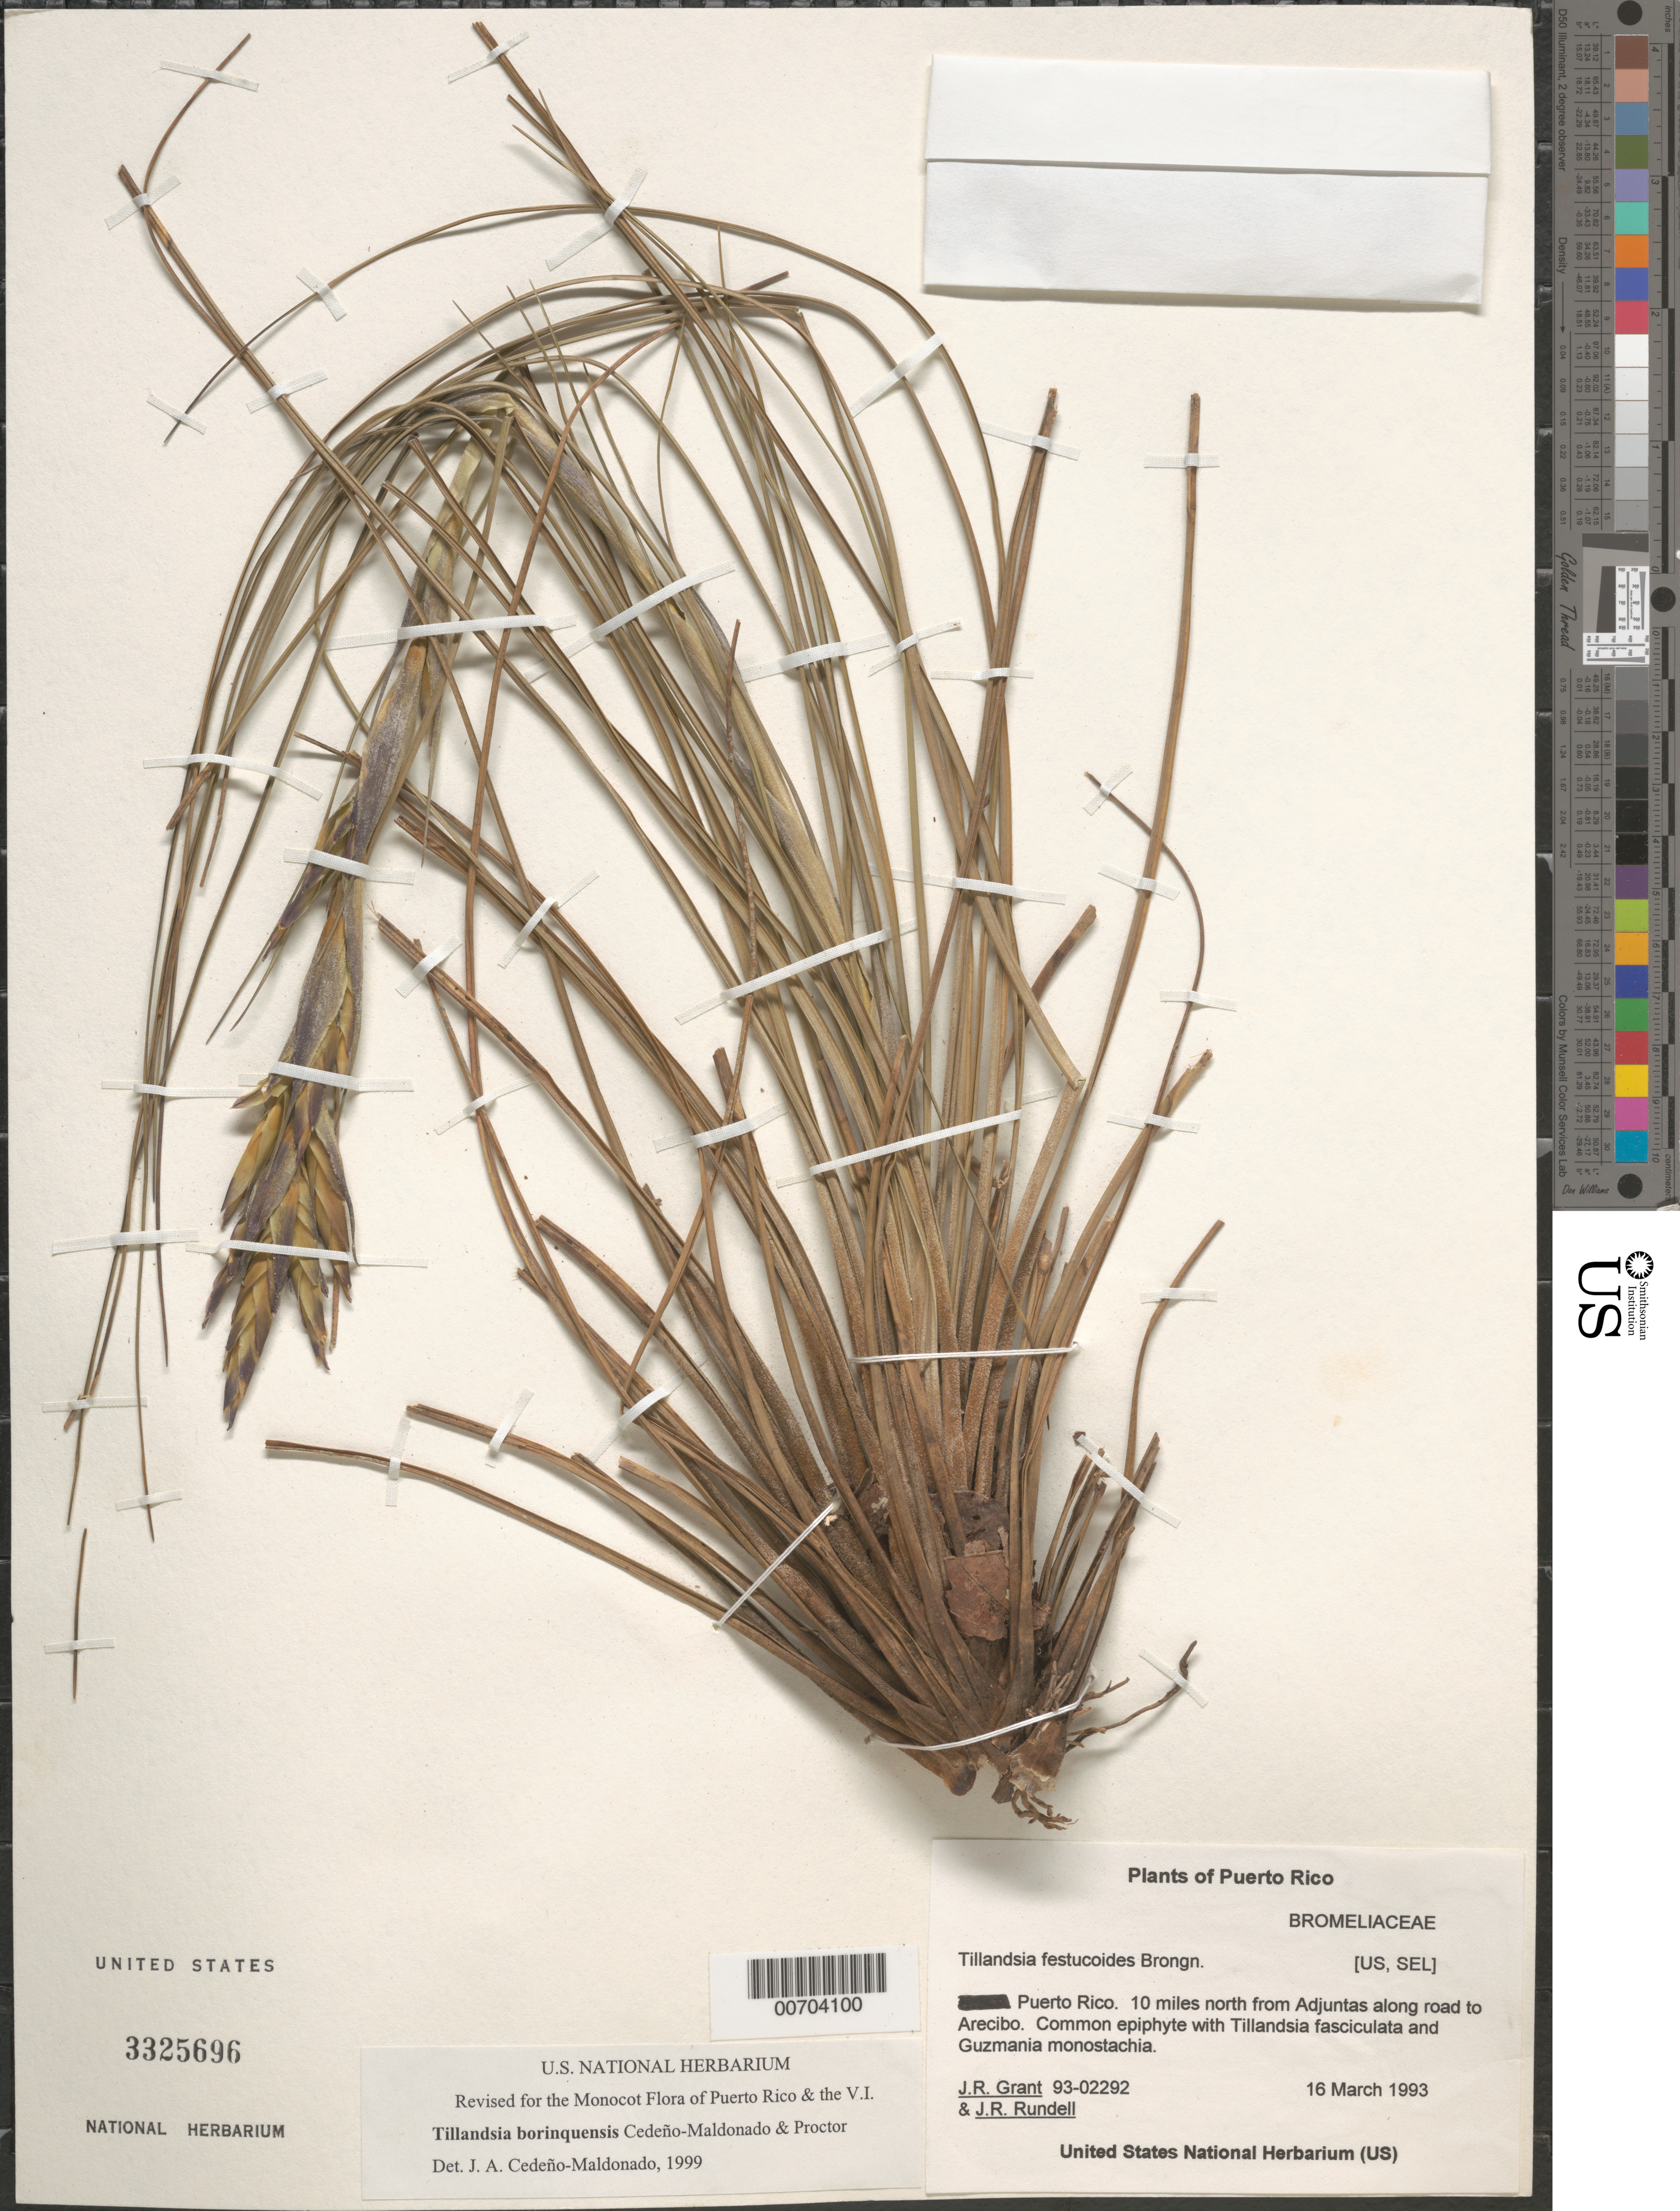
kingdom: Plantae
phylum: Tracheophyta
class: Liliopsida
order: Poales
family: Bromeliaceae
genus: Tillandsia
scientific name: Tillandsia borinquensis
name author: Cedeño-Mald. & Proctor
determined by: Cedeño-Maldonado, J. A.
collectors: J. R. Grant & J. R. Rundell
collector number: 93-02292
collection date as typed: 16 Mar 1993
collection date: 1993-03-16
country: Puerto Rico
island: Greater Antilles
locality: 10 mi N from Adjuntas along road to Arecibo.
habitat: With Tillandsia fasciculata & Guzmania monostachia.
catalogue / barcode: US 3325696